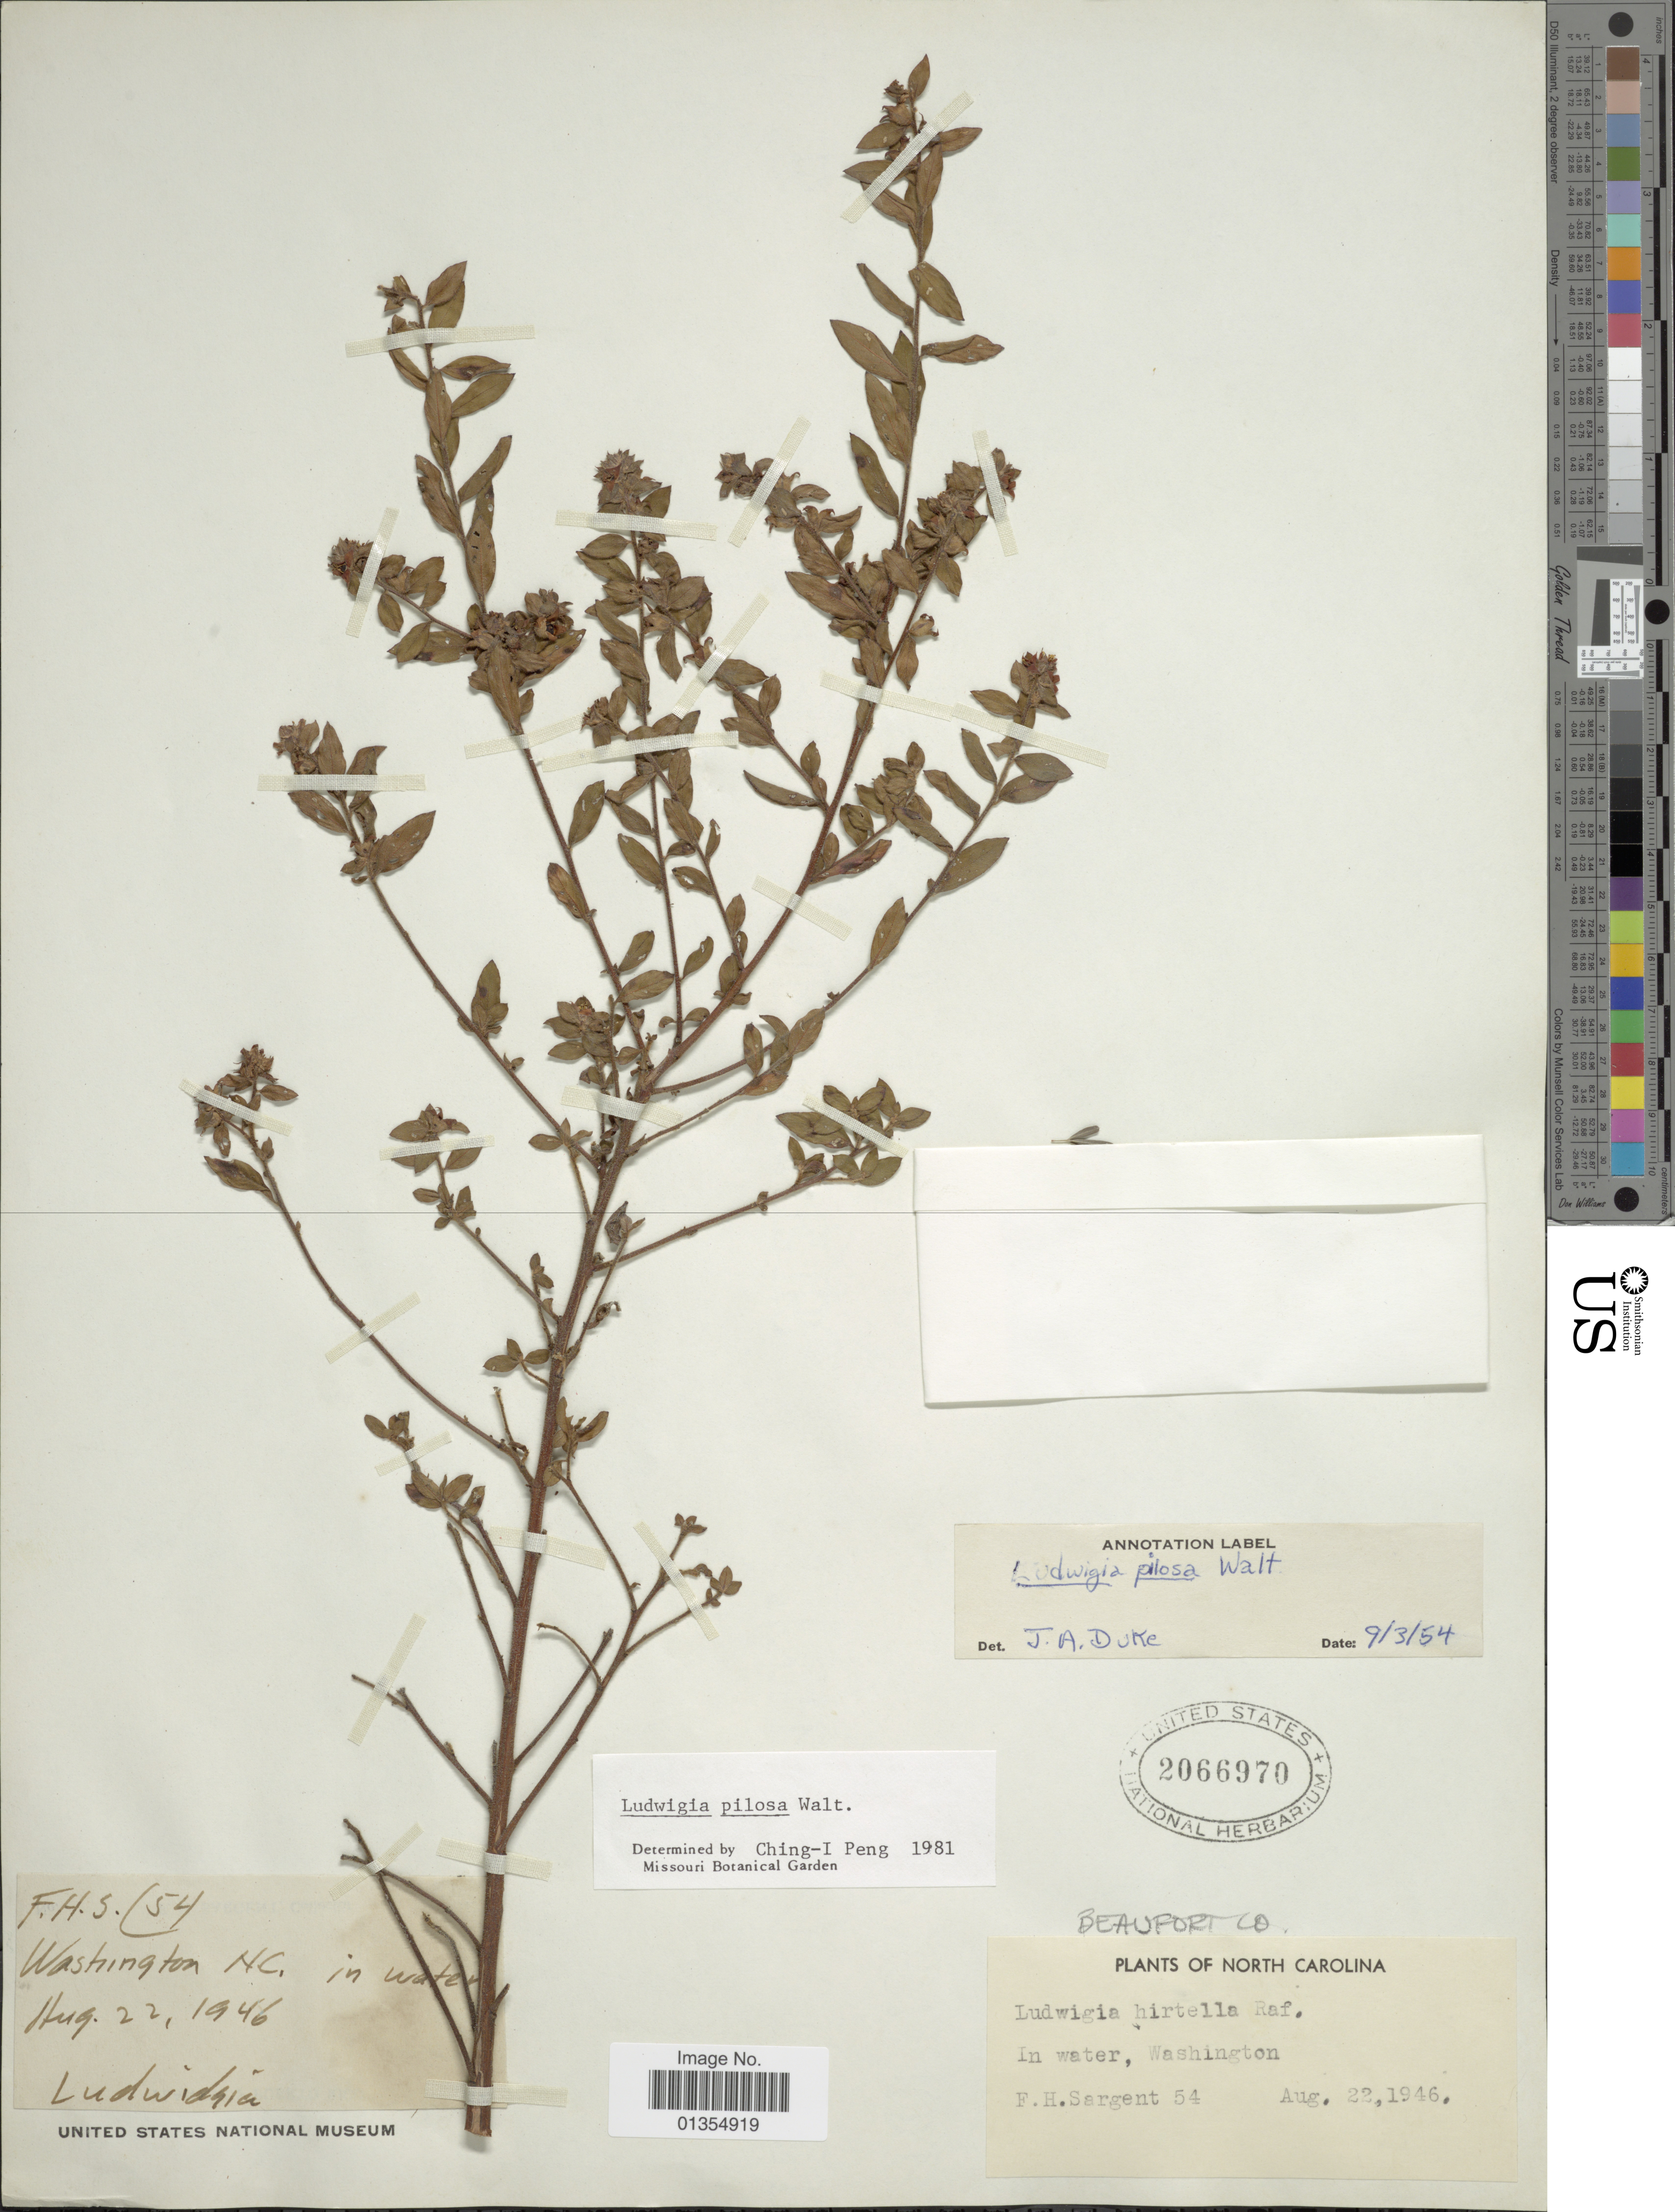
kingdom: Plantae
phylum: Tracheophyta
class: Magnoliopsida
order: Myrtales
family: Onagraceae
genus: Ludwigia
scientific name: Ludwigia pilosa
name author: Walter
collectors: F. H. Sargent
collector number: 54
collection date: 1946-08-22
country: United States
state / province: North Carolina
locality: Washington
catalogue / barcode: US 2066970